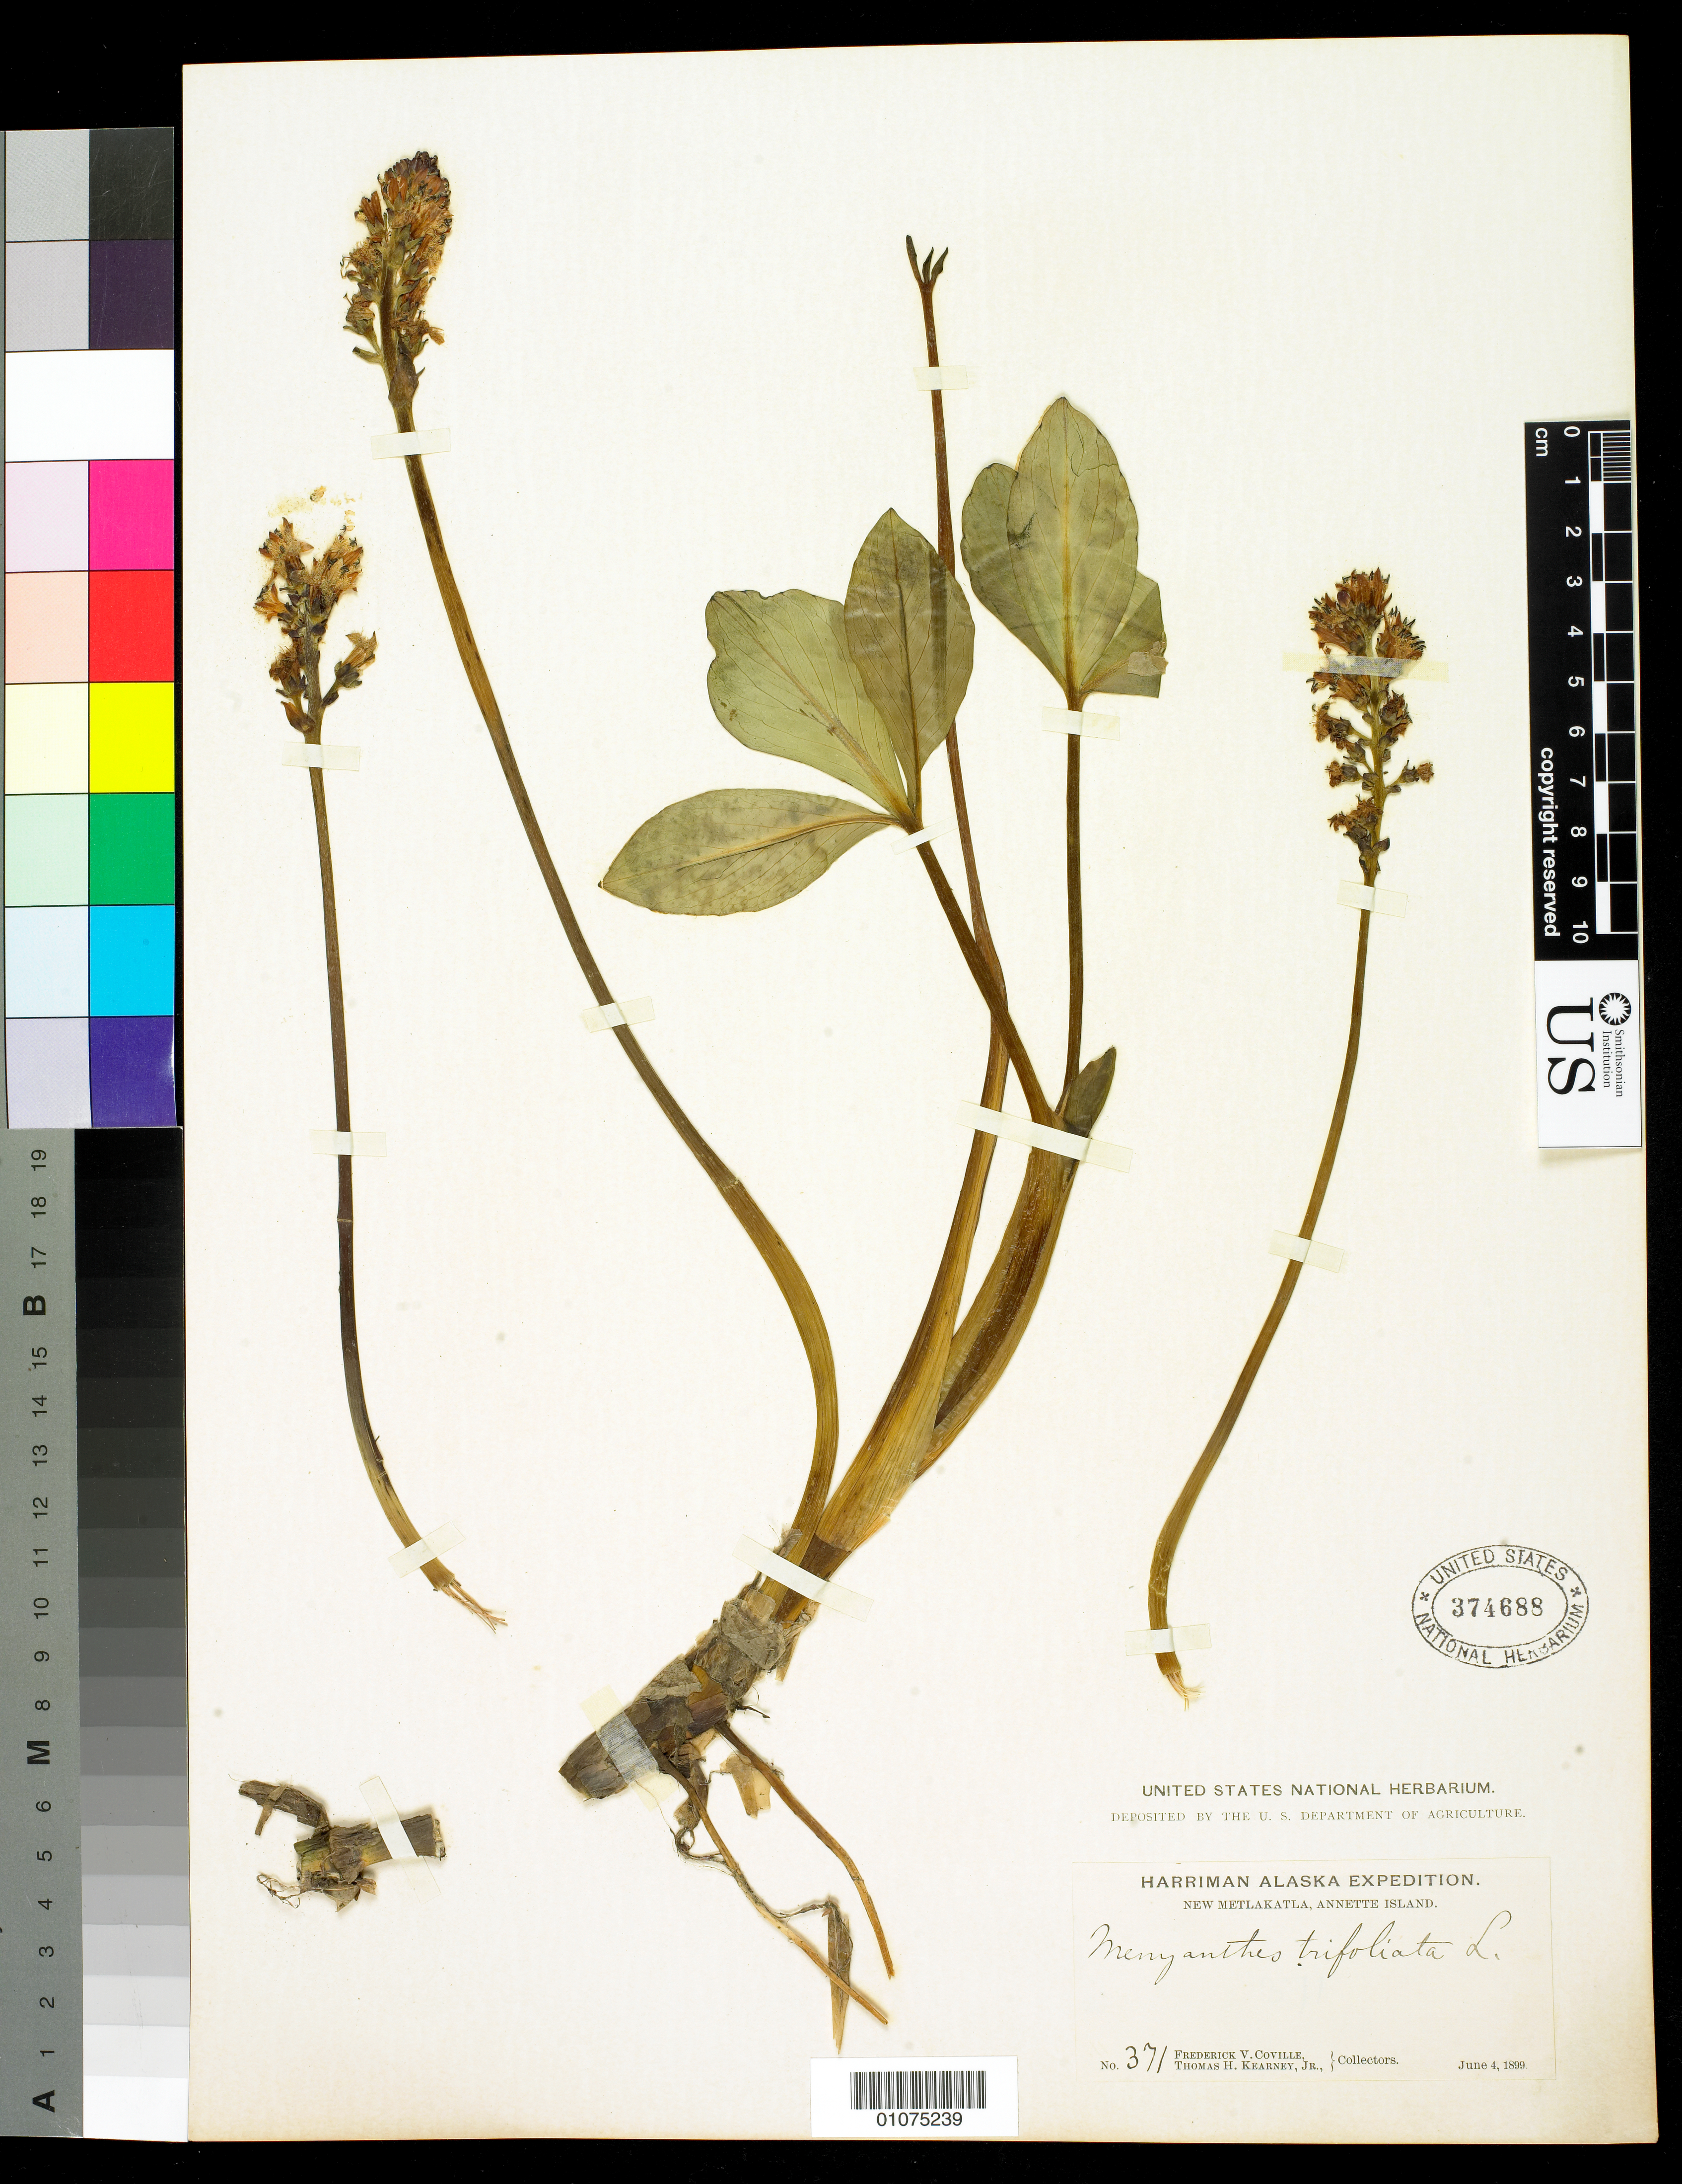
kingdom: Plantae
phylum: Tracheophyta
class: Magnoliopsida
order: Asterales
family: Menyanthaceae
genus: Menyanthes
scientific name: Menyanthes trifoliata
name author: L.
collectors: F. V. Coville & T. H. Kearney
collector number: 371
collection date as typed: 4 Jun 1899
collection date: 1899-06-04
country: United States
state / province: Alaska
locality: New Metlakatla, Annette Island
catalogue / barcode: US 374688